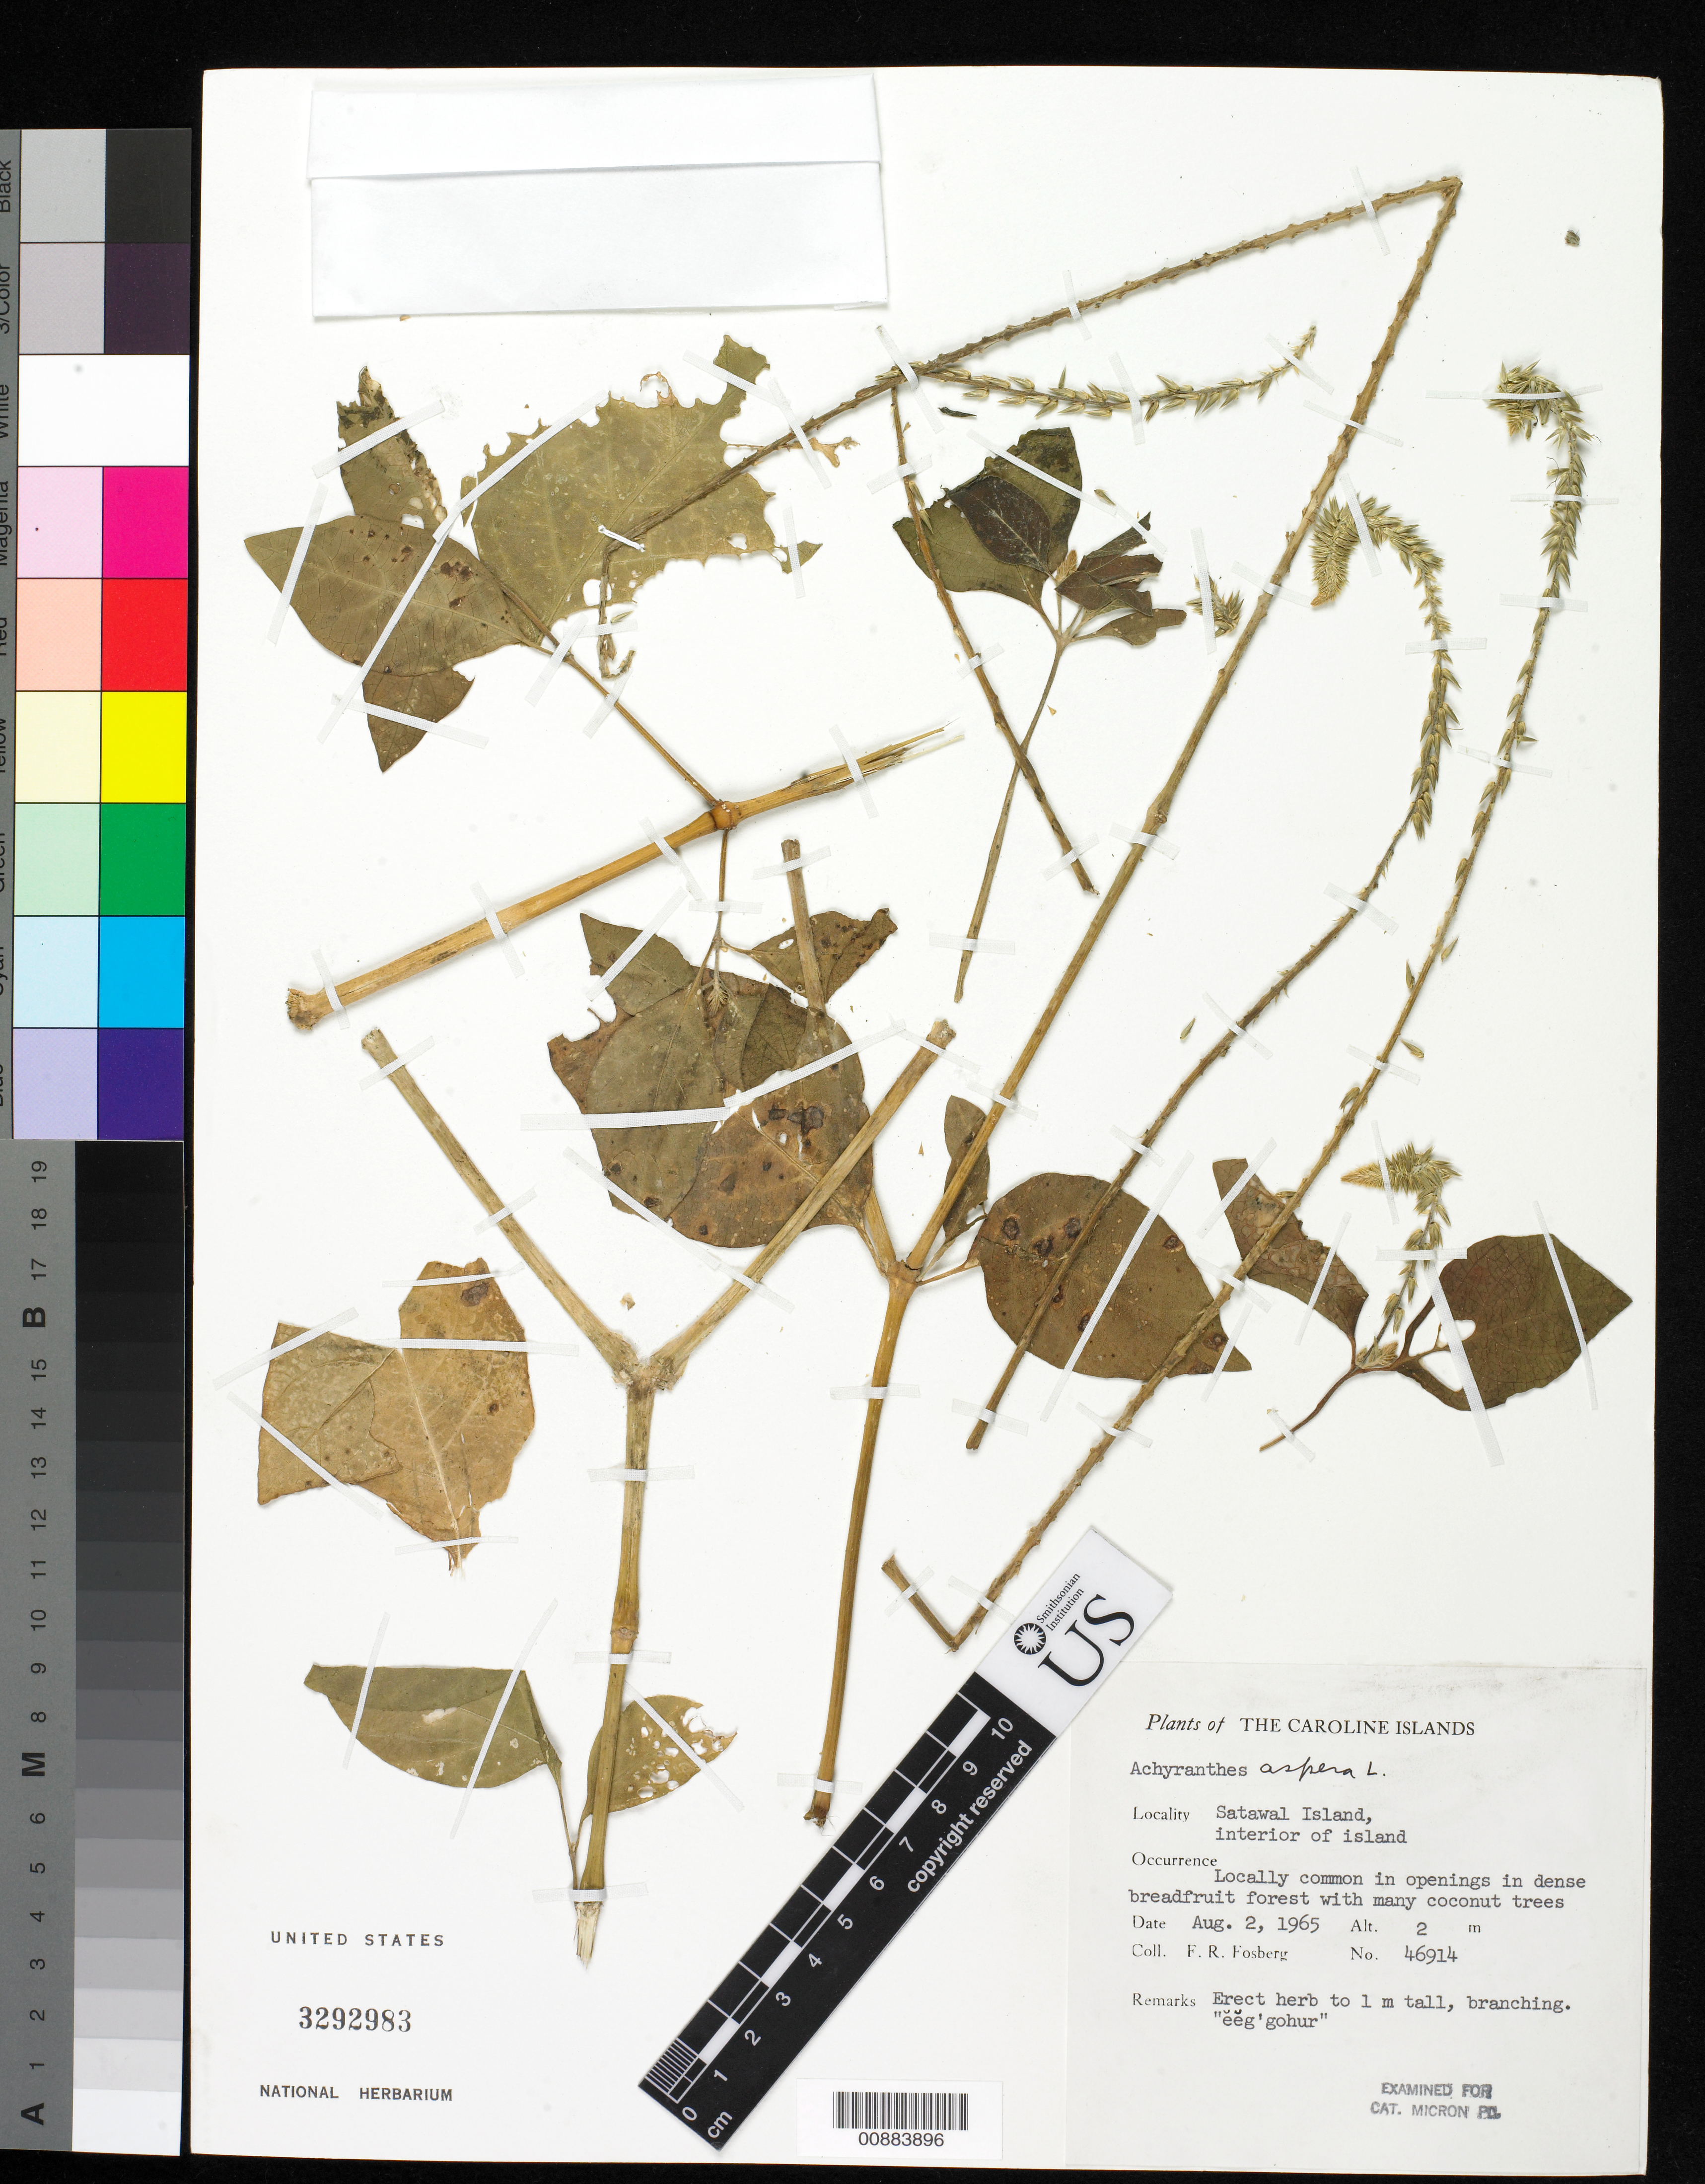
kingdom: Plantae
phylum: Tracheophyta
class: Magnoliopsida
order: Caryophyllales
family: Amaranthaceae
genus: Achyranthes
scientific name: Achyranthes aspera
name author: L.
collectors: F. R. Fosberg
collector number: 46914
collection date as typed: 02 Aug 1965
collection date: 1965-08-02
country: Micronesia, Federated States of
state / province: Yap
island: Satawal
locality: Satawal Island, interior of island.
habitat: Locally common in openings in dense breadfruit forest wih many coconut trees.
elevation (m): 2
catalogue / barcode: US 3292983